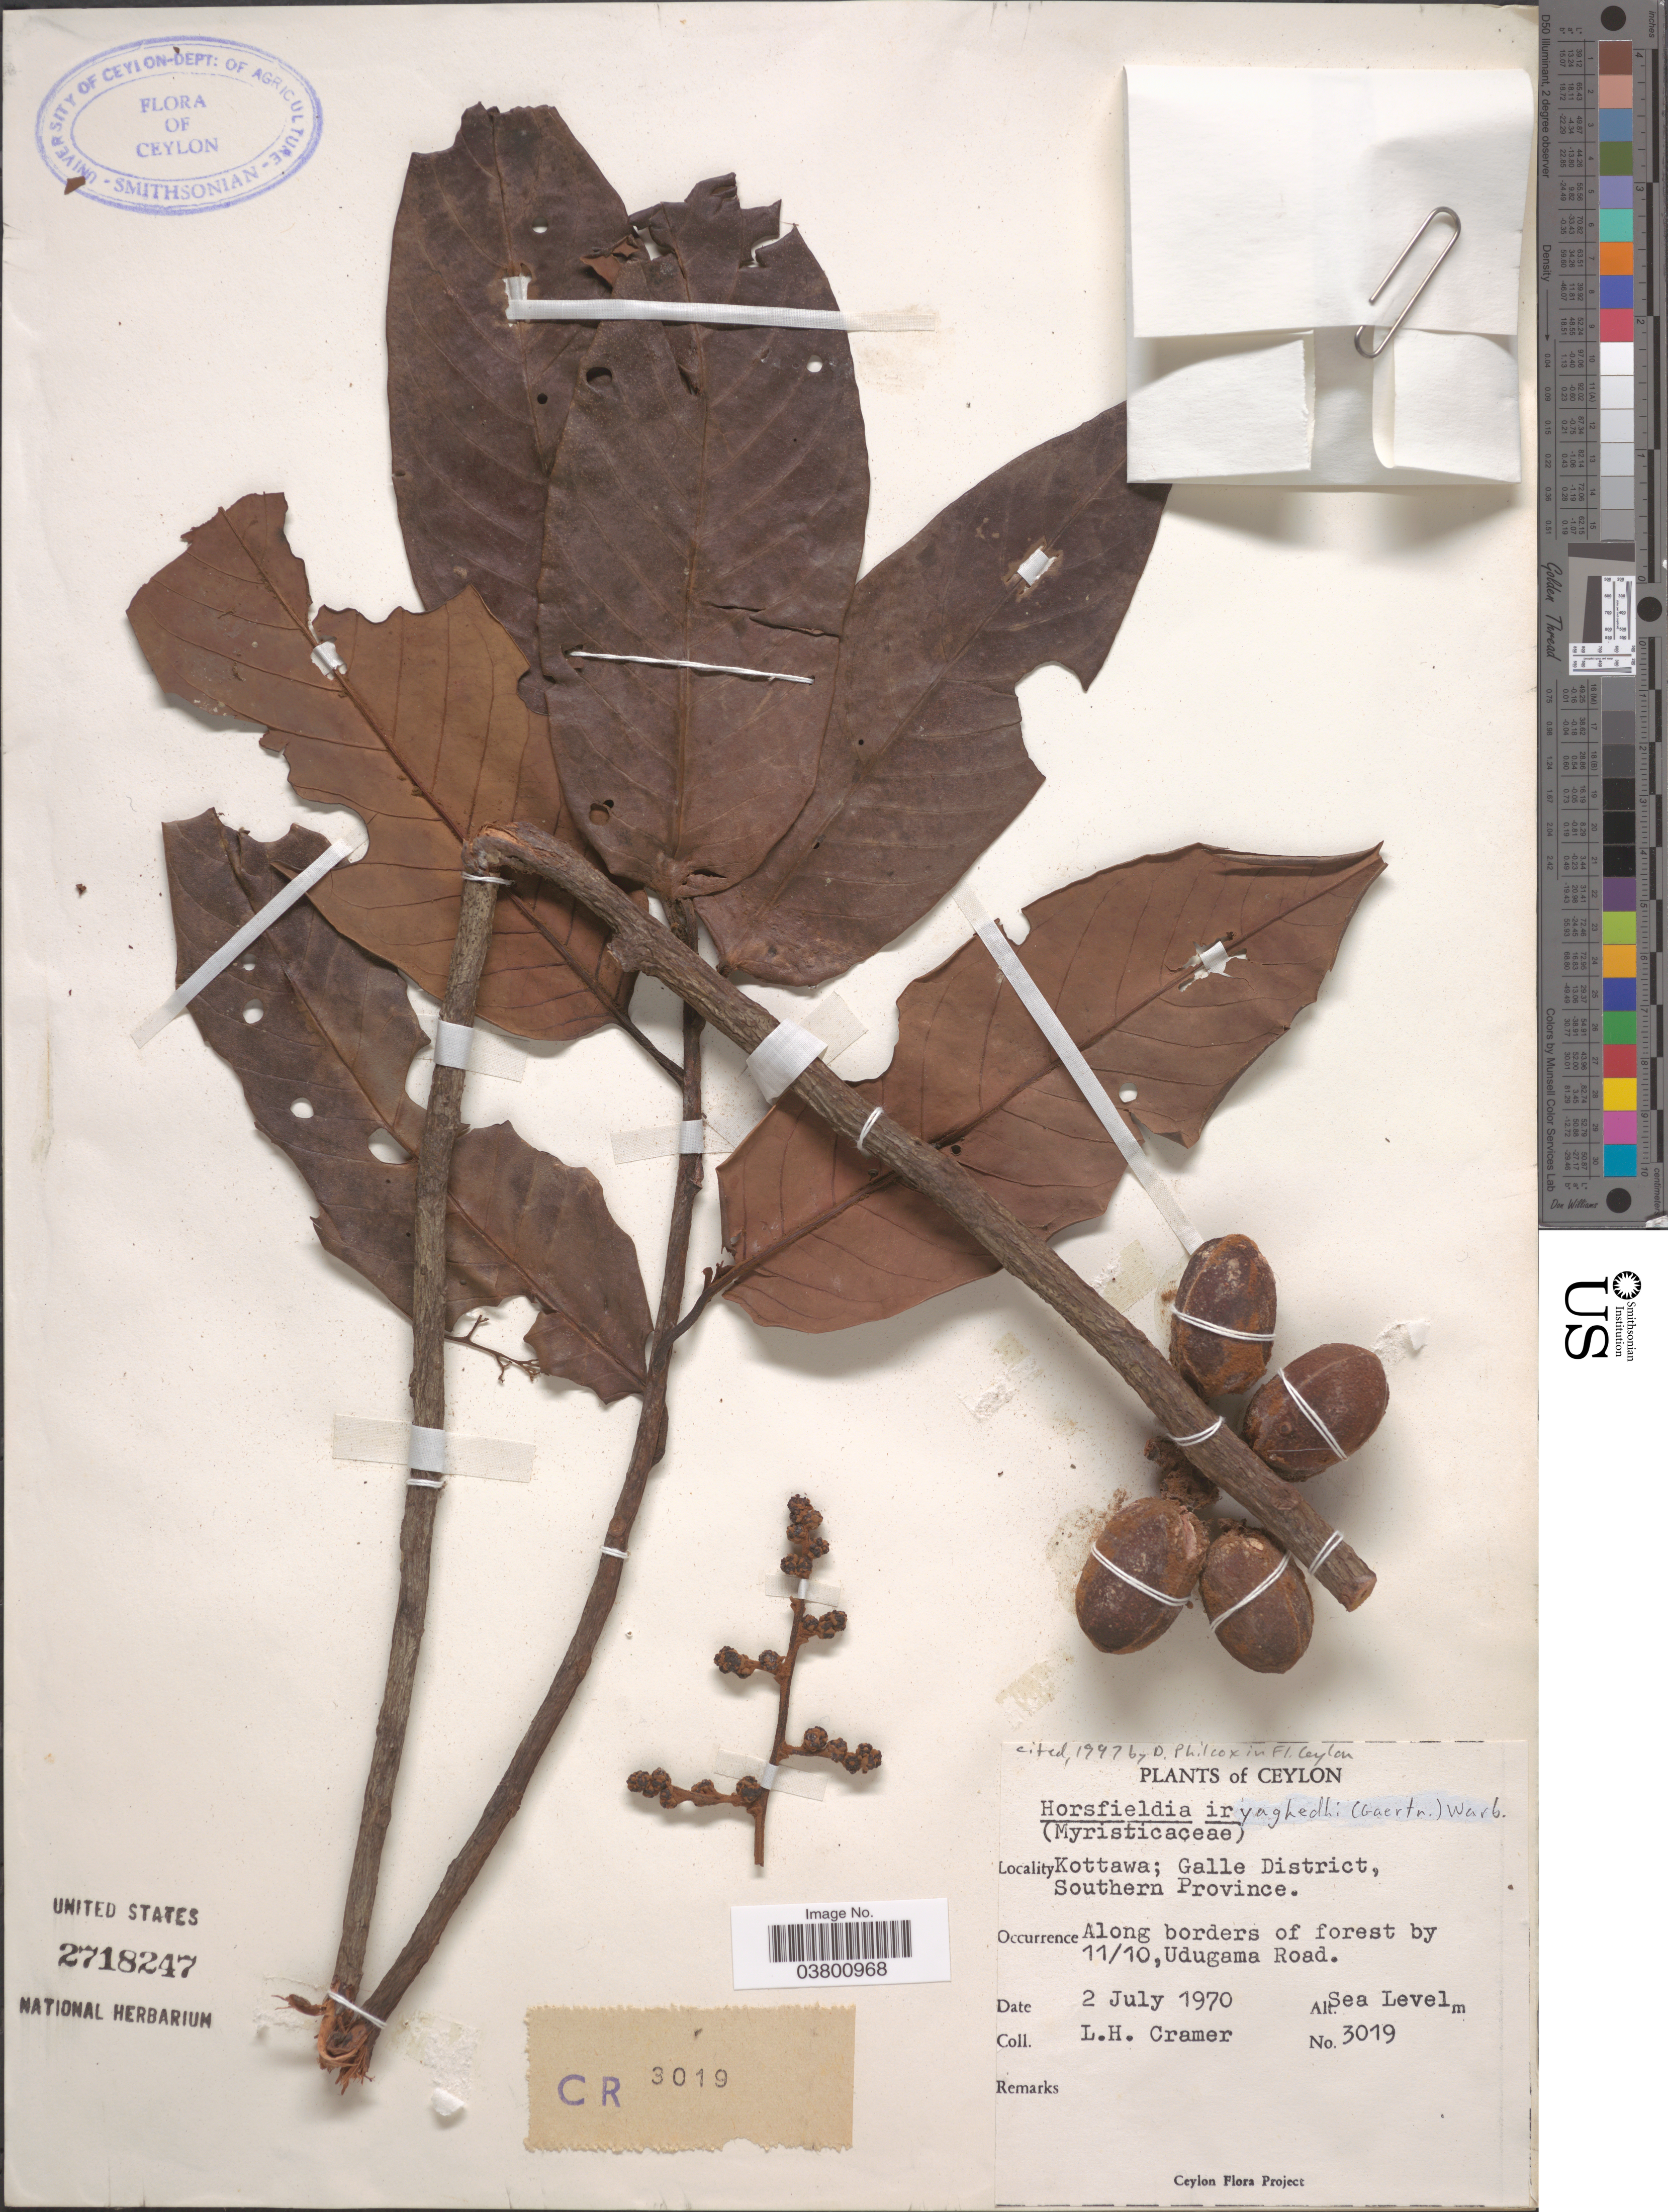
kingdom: Plantae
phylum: Tracheophyta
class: Magnoliopsida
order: Magnoliales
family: Myristicaceae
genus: Horsfieldia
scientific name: Horsfieldia iryaghedhi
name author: (Gaertn.) Warb.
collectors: L. H. Cramer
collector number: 3019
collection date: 1970-07-02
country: Sri Lanka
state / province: Southern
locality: Ceylon. Kottawa; Galle District. Along borders of forest by 11/10, Udugama Road.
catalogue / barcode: US 2718247